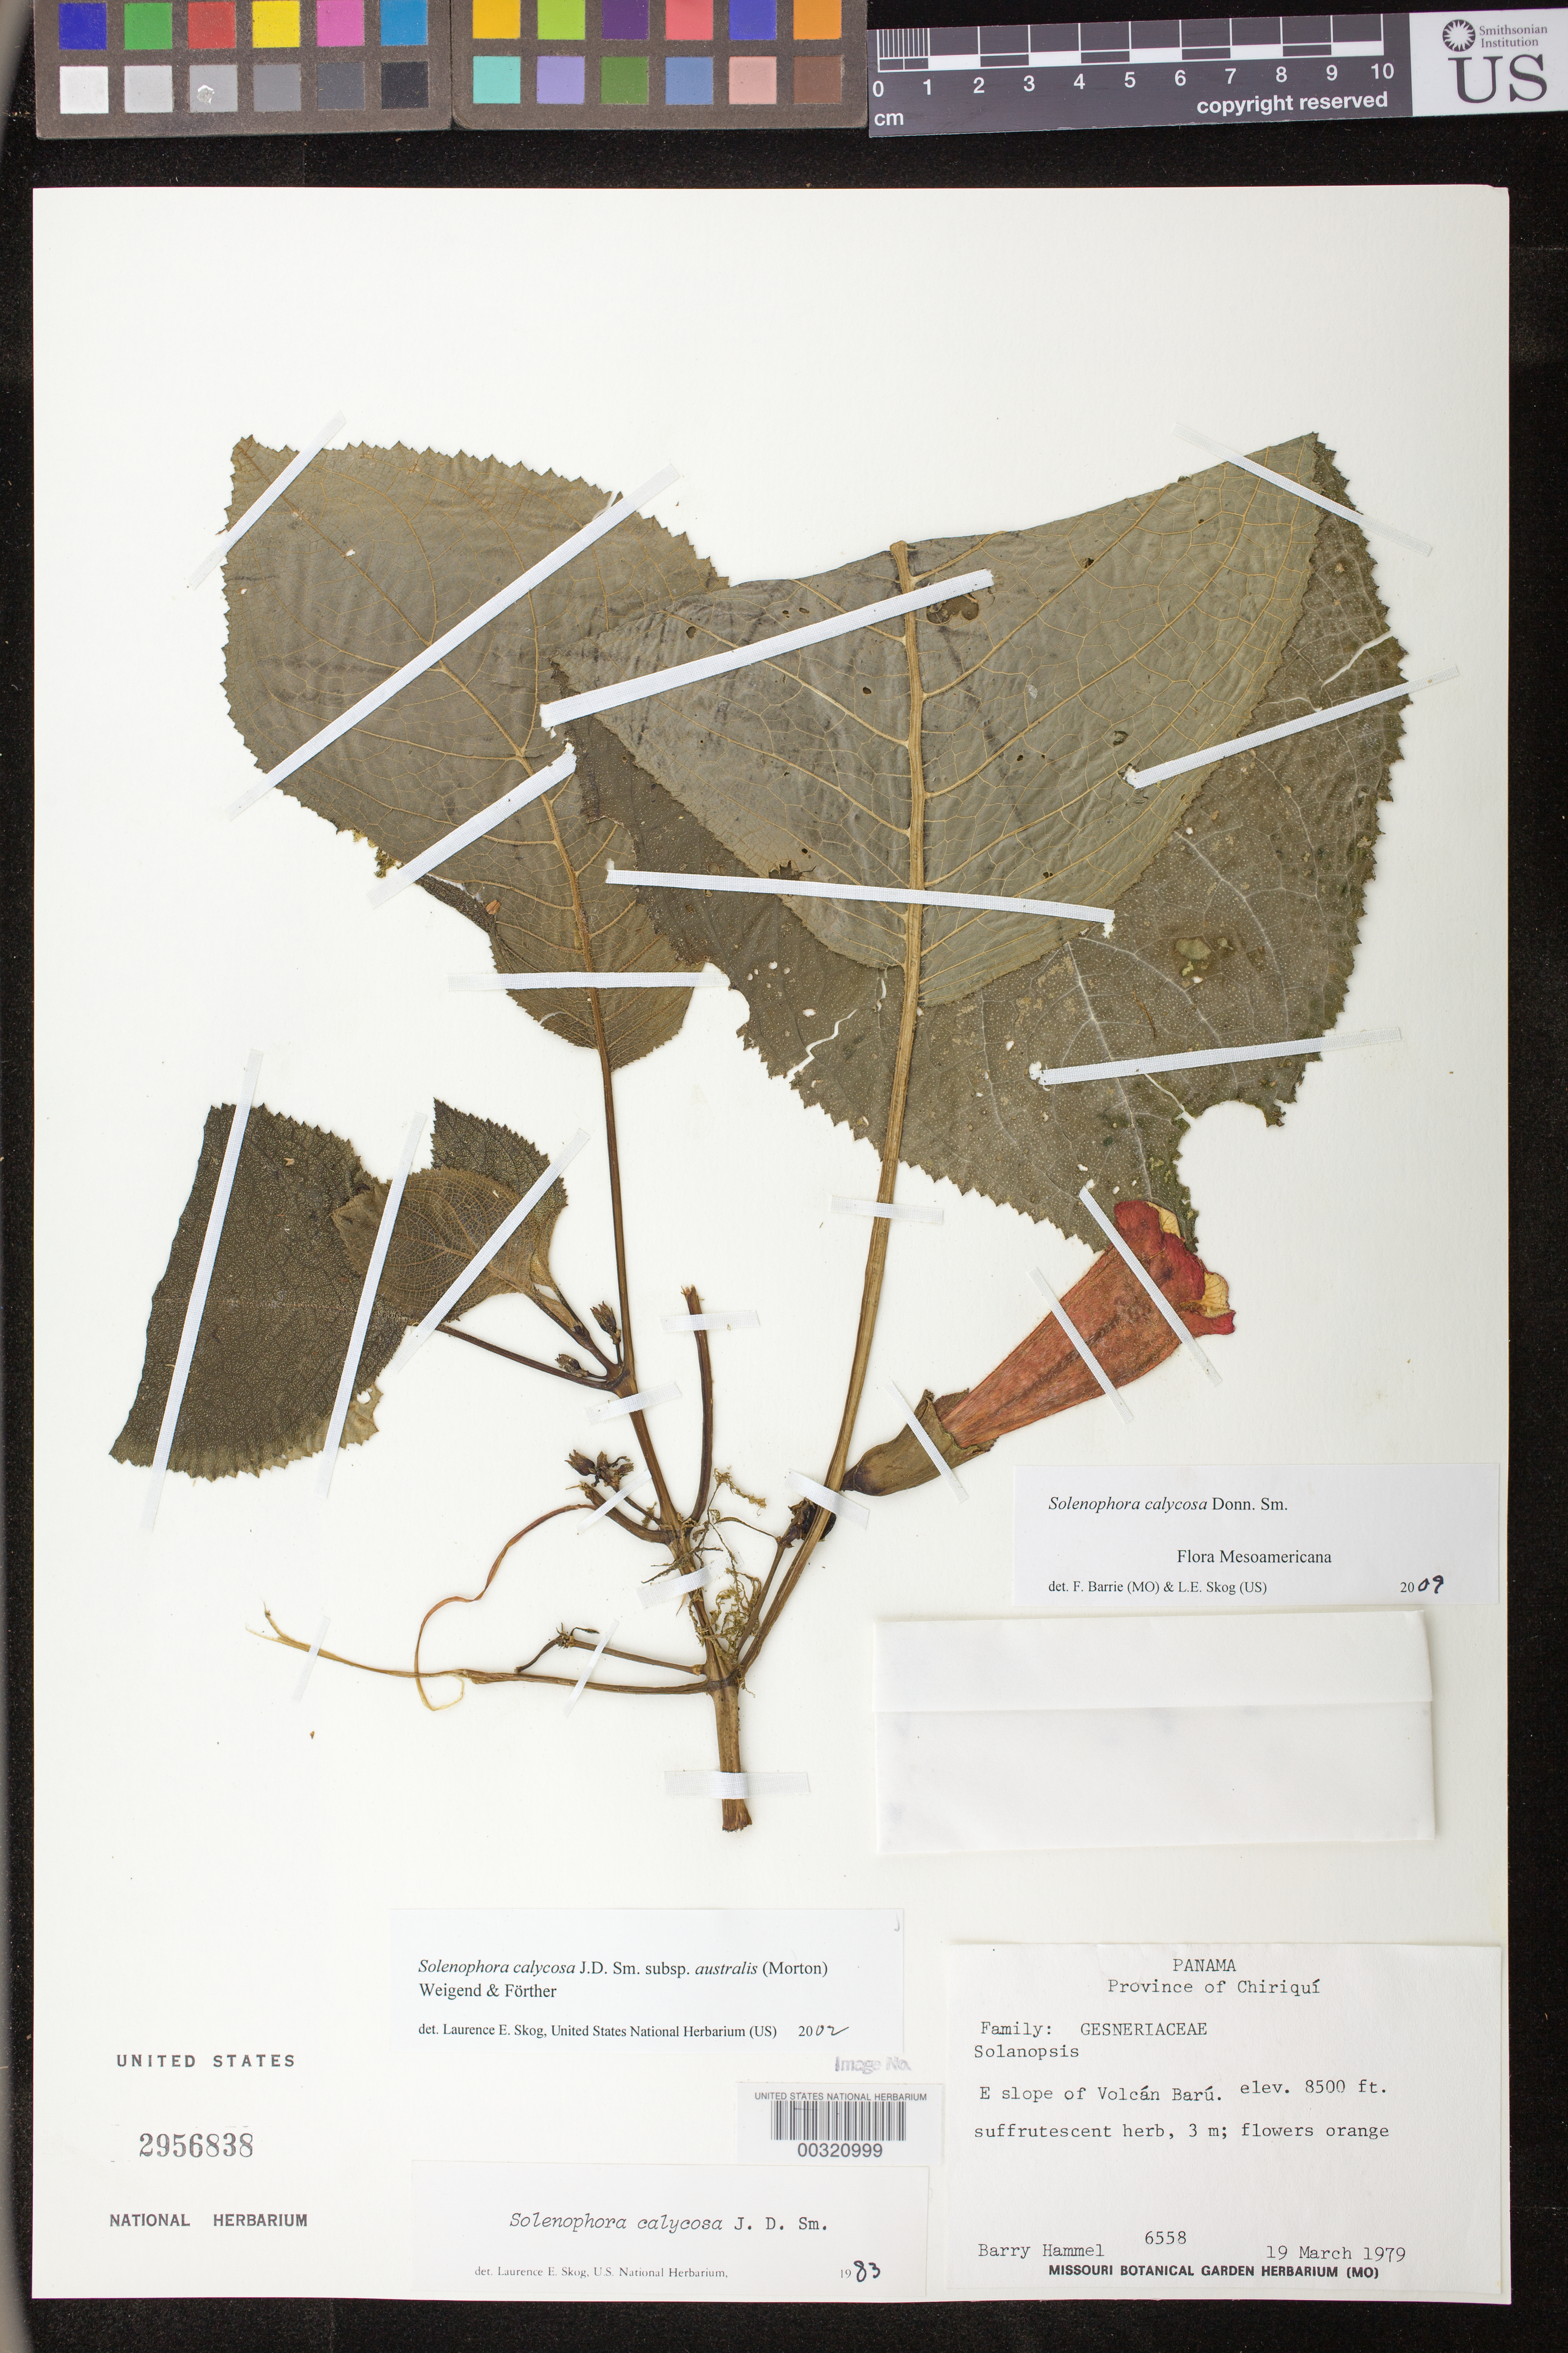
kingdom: Plantae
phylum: Tracheophyta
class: Magnoliopsida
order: Lamiales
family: Gesneriaceae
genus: Solenophora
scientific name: Solenophora calycosa subsp. australis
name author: (C.V. Morton) Weigend & Förther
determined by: Skog, Laurence E.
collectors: B. Hammel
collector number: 6558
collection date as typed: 19 Mar 1979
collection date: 1979-03-19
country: Panama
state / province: Chiriquí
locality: E slope of Volcán Barú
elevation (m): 2591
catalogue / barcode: US 2956838